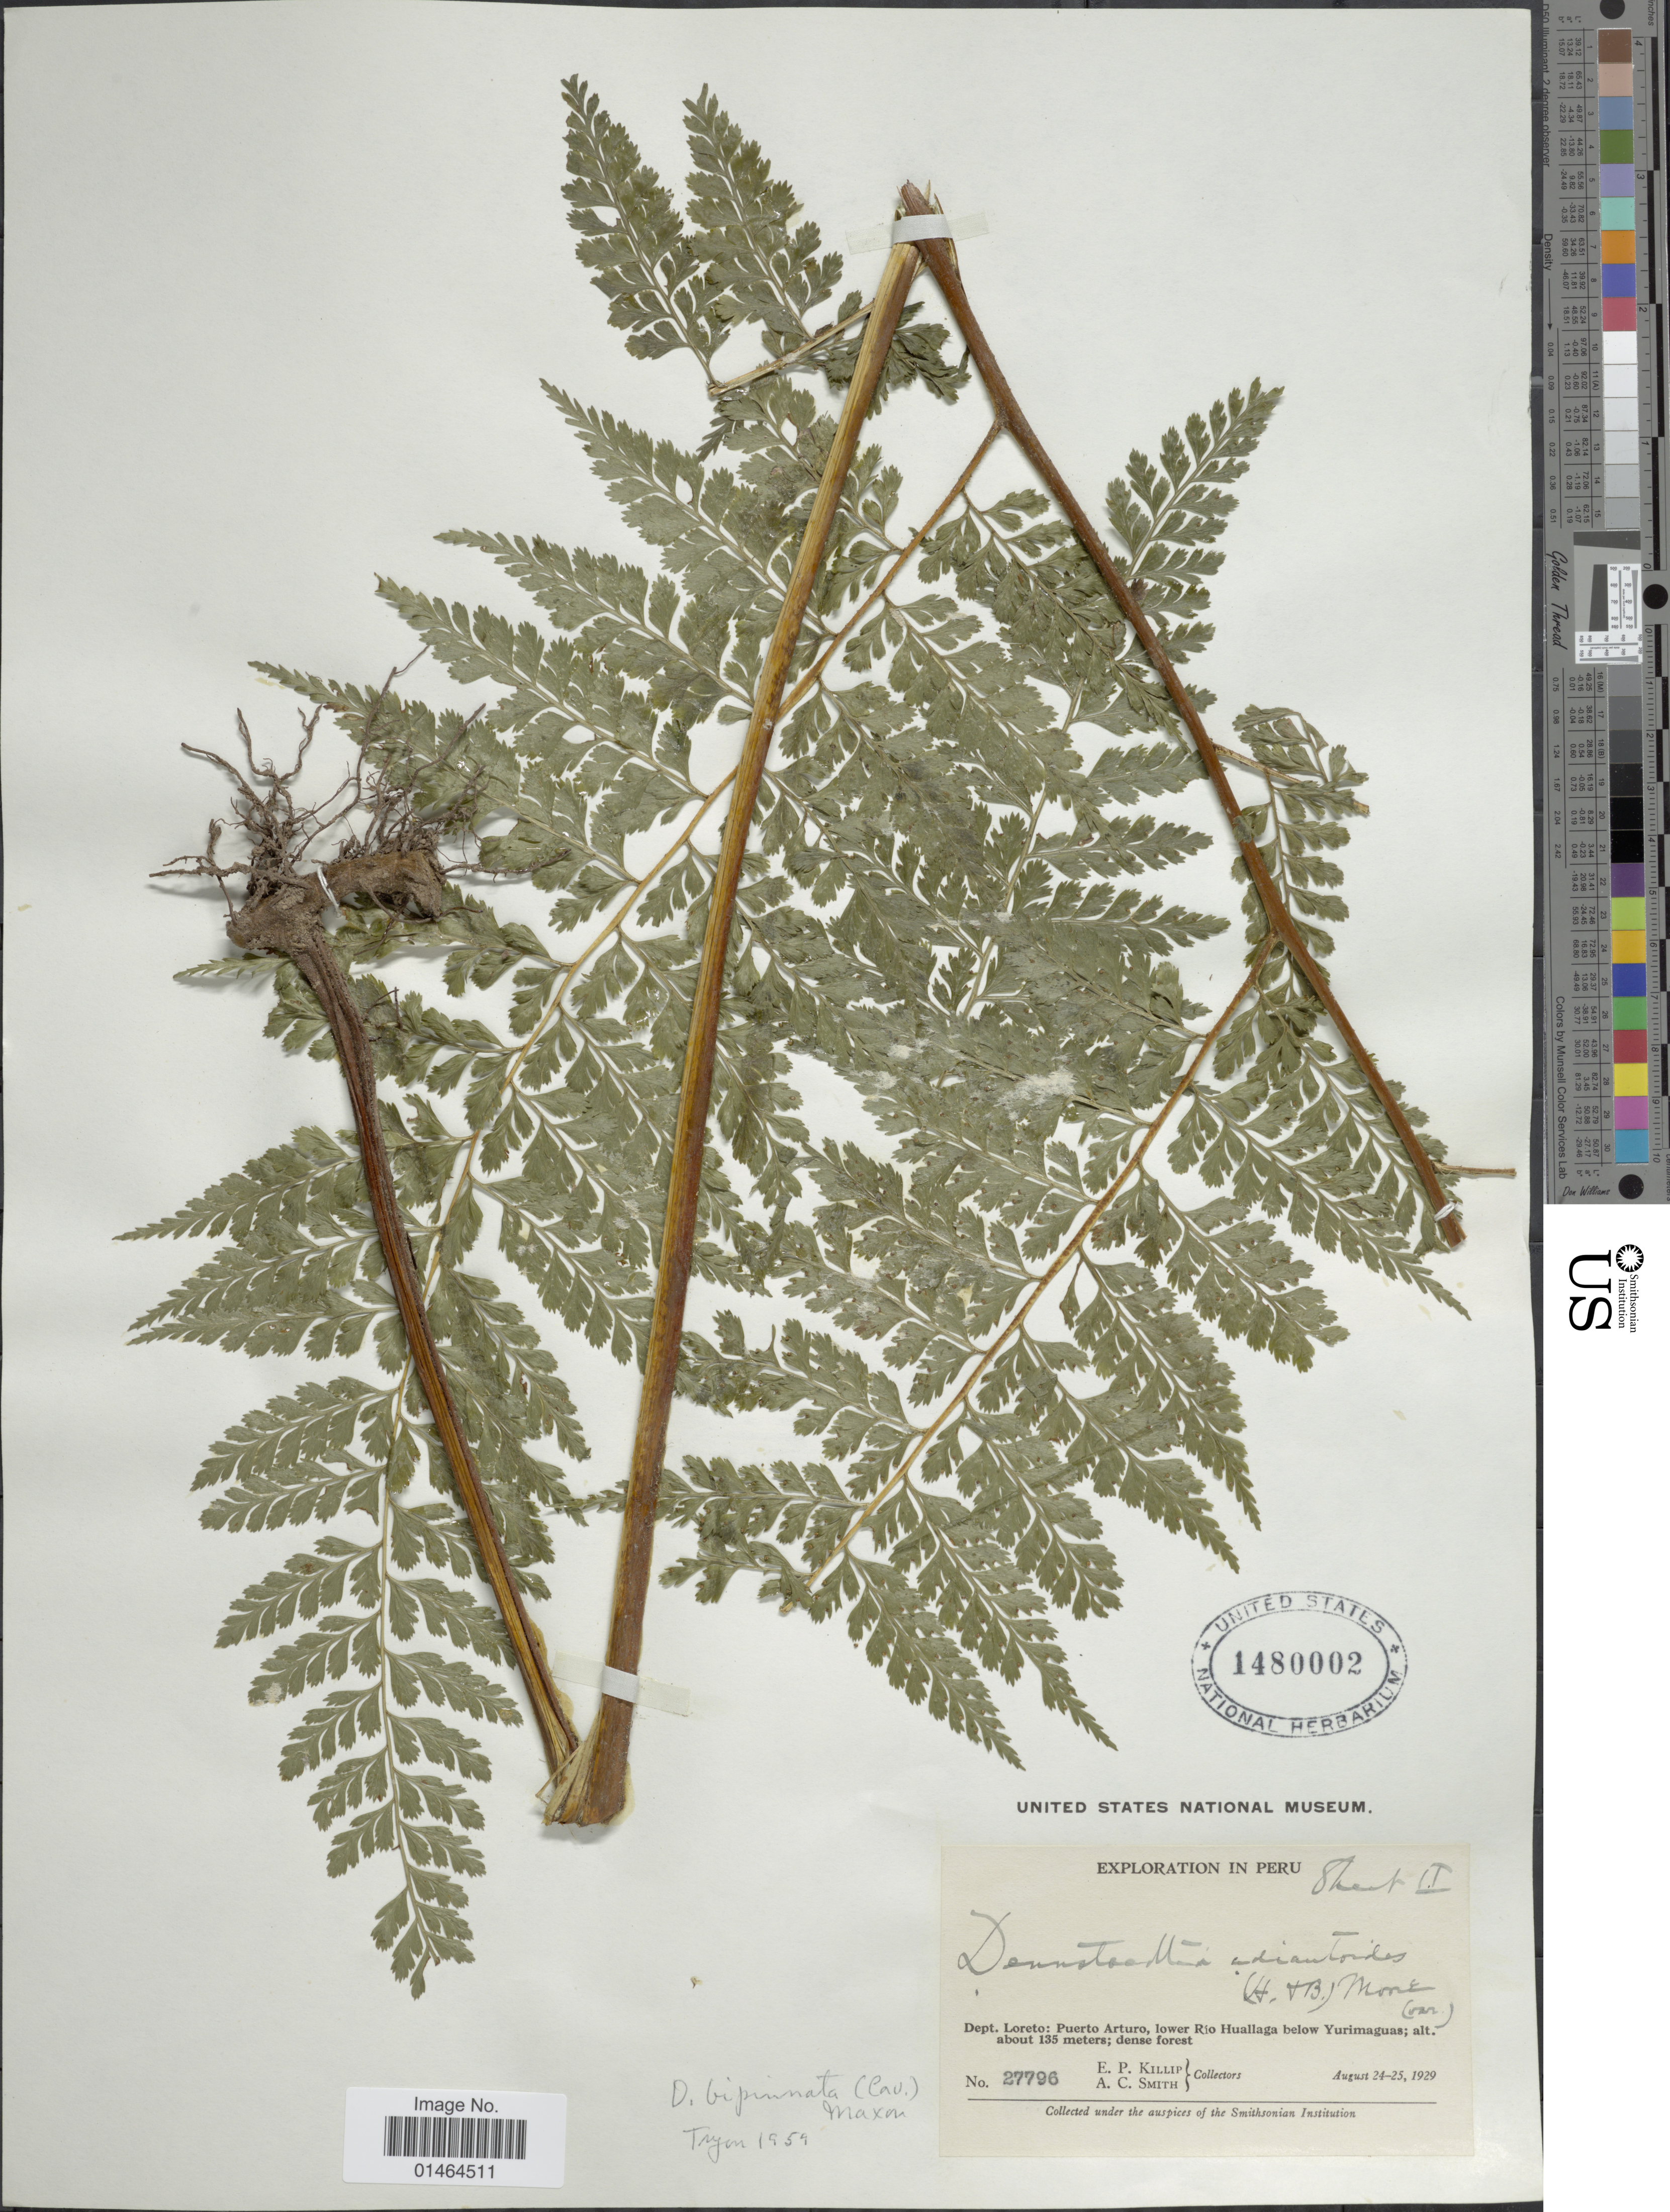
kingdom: Plantae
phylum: Tracheophyta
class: Polypodiopsida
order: Polypodiales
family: Dennstaedtiaceae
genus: Dennstaedtia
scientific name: Dennstaedtia bipinnata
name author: (Cav.) Maxon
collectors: E. P. Killip & A. C. Smith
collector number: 27796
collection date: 1929-08-24/1929-08-25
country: Peru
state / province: Loreto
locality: Puerto Arturo, lower Río Huallaga below Yurimaguas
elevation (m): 135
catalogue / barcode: US 1480002